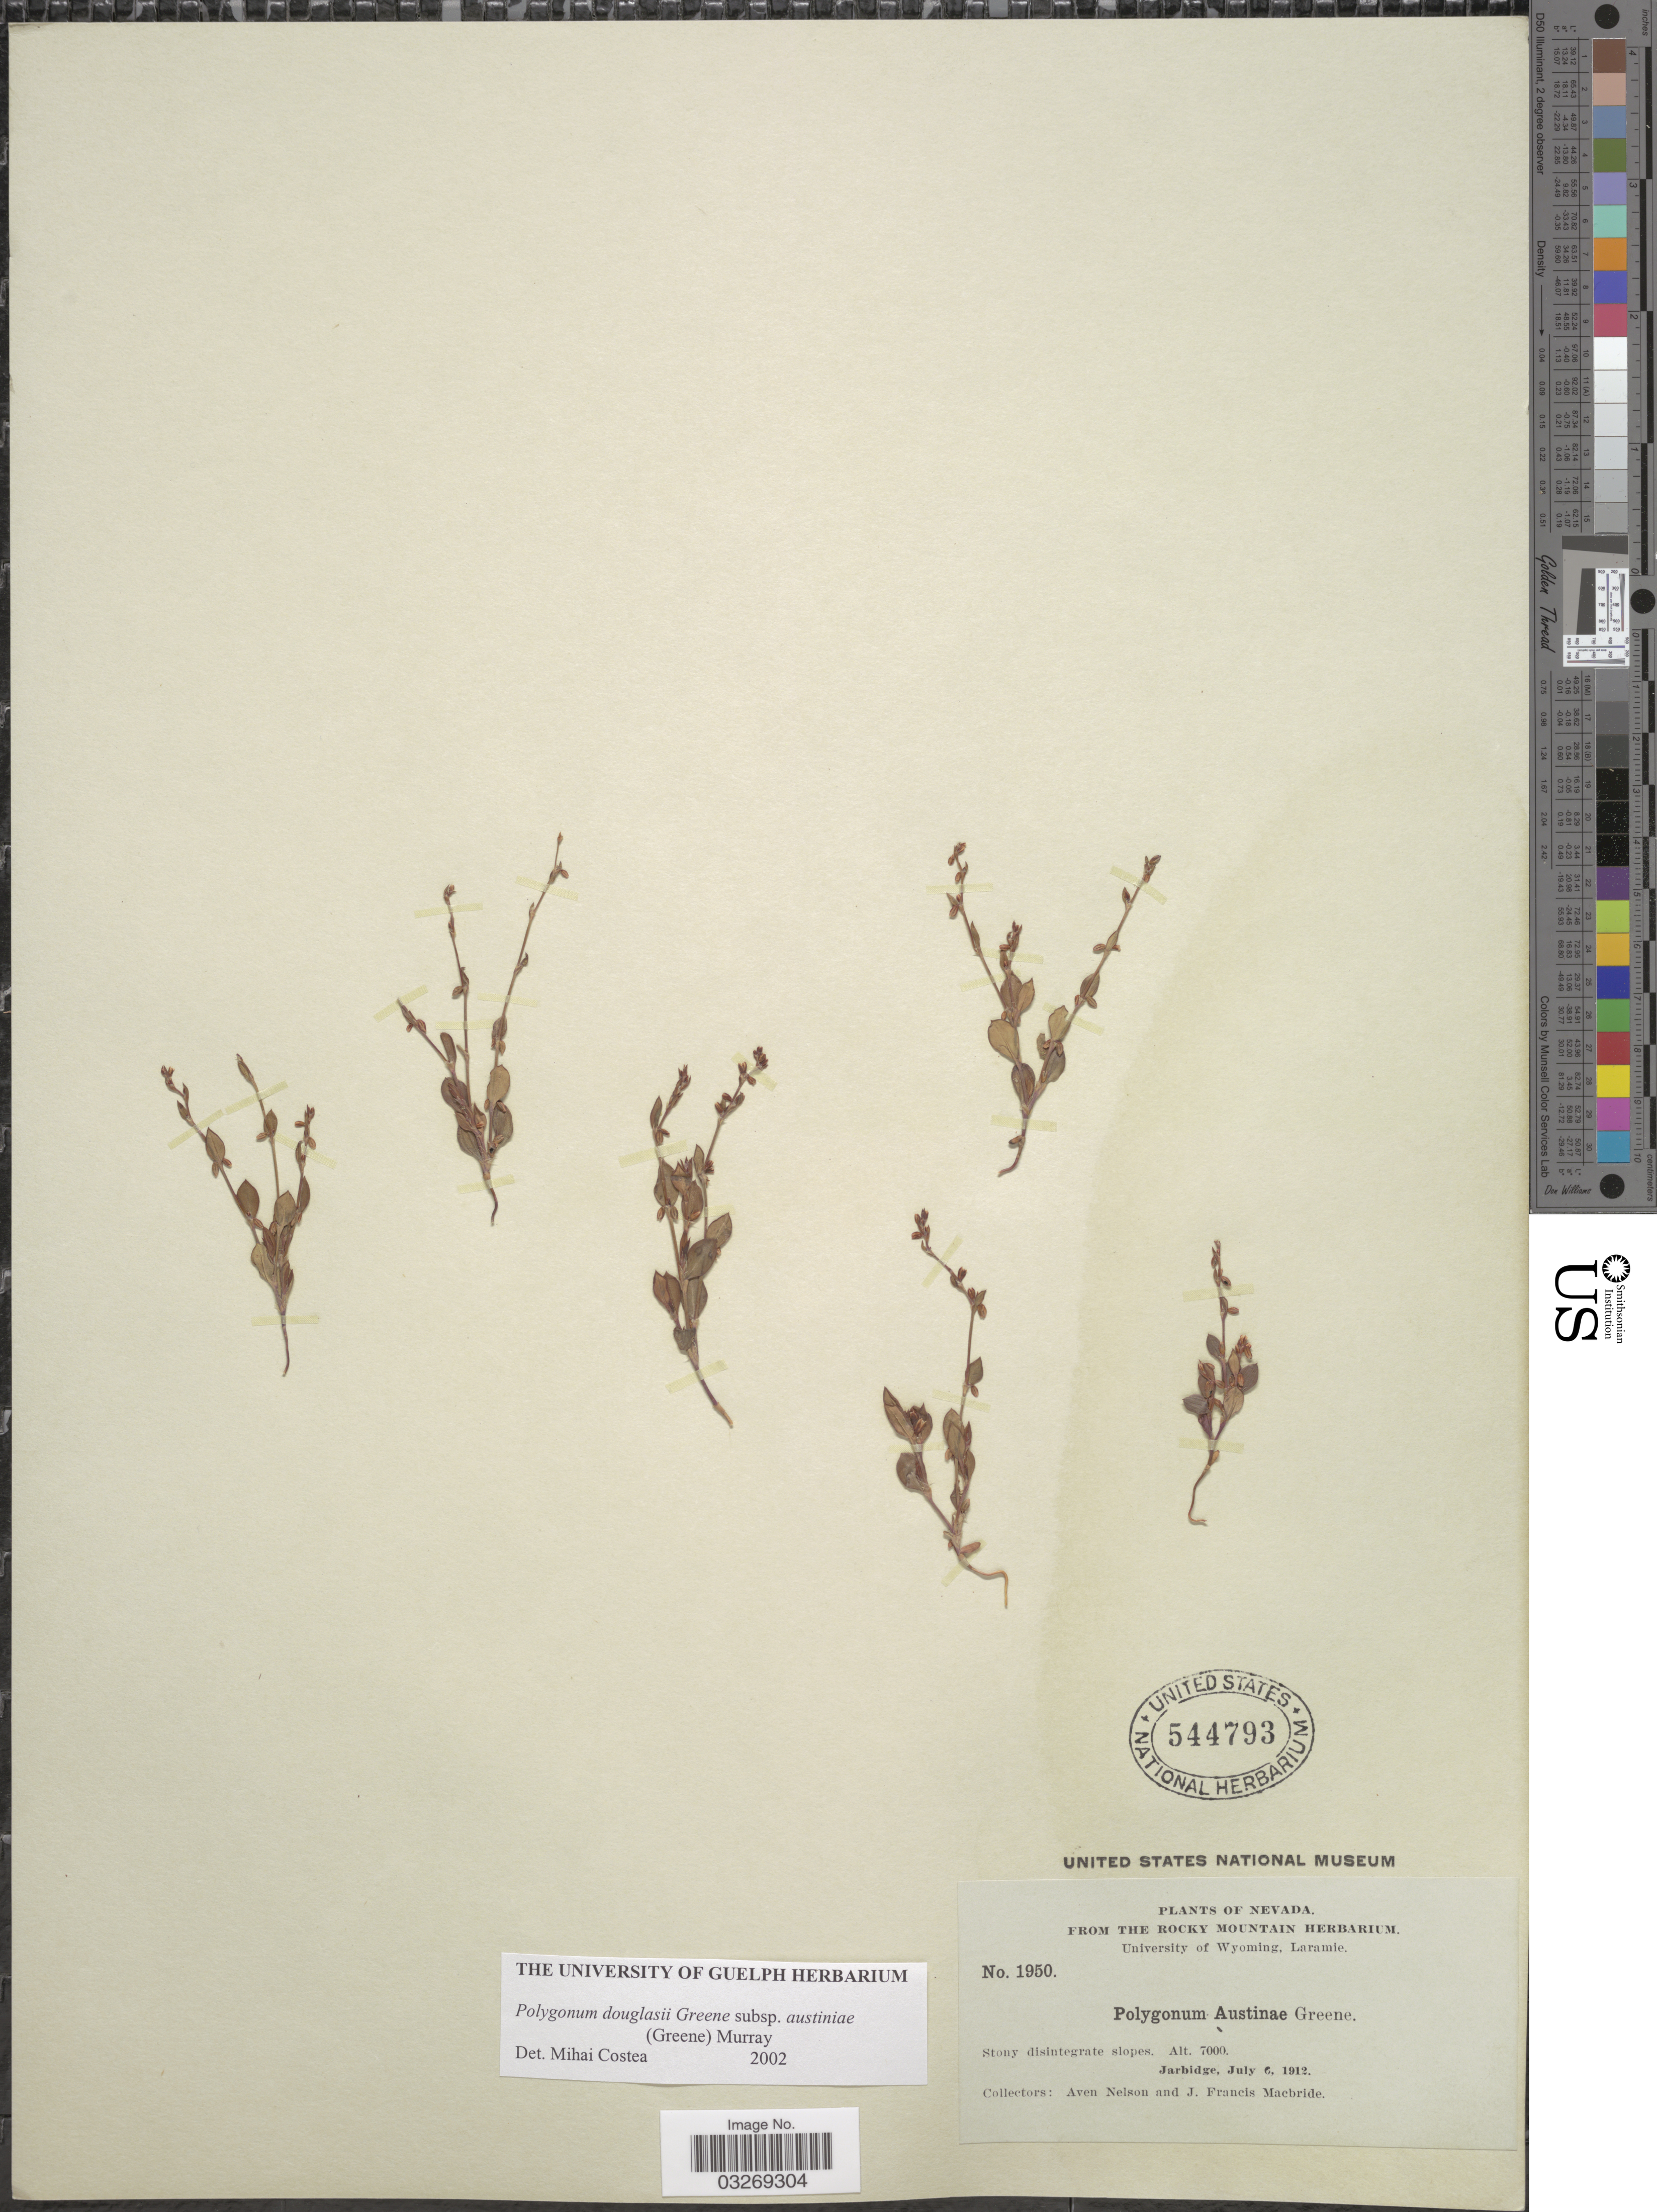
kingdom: Plantae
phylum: Tracheophyta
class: Magnoliopsida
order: Caryophyllales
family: Polygonaceae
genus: Polygonum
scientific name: Polygonum douglasii subsp. austiniae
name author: (S.W. Greene) A.E. Murray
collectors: A. Nelson & J. F. Macbride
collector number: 1950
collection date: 1912-07-06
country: United States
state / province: Nevada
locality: Jarbridge.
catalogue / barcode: US 544793